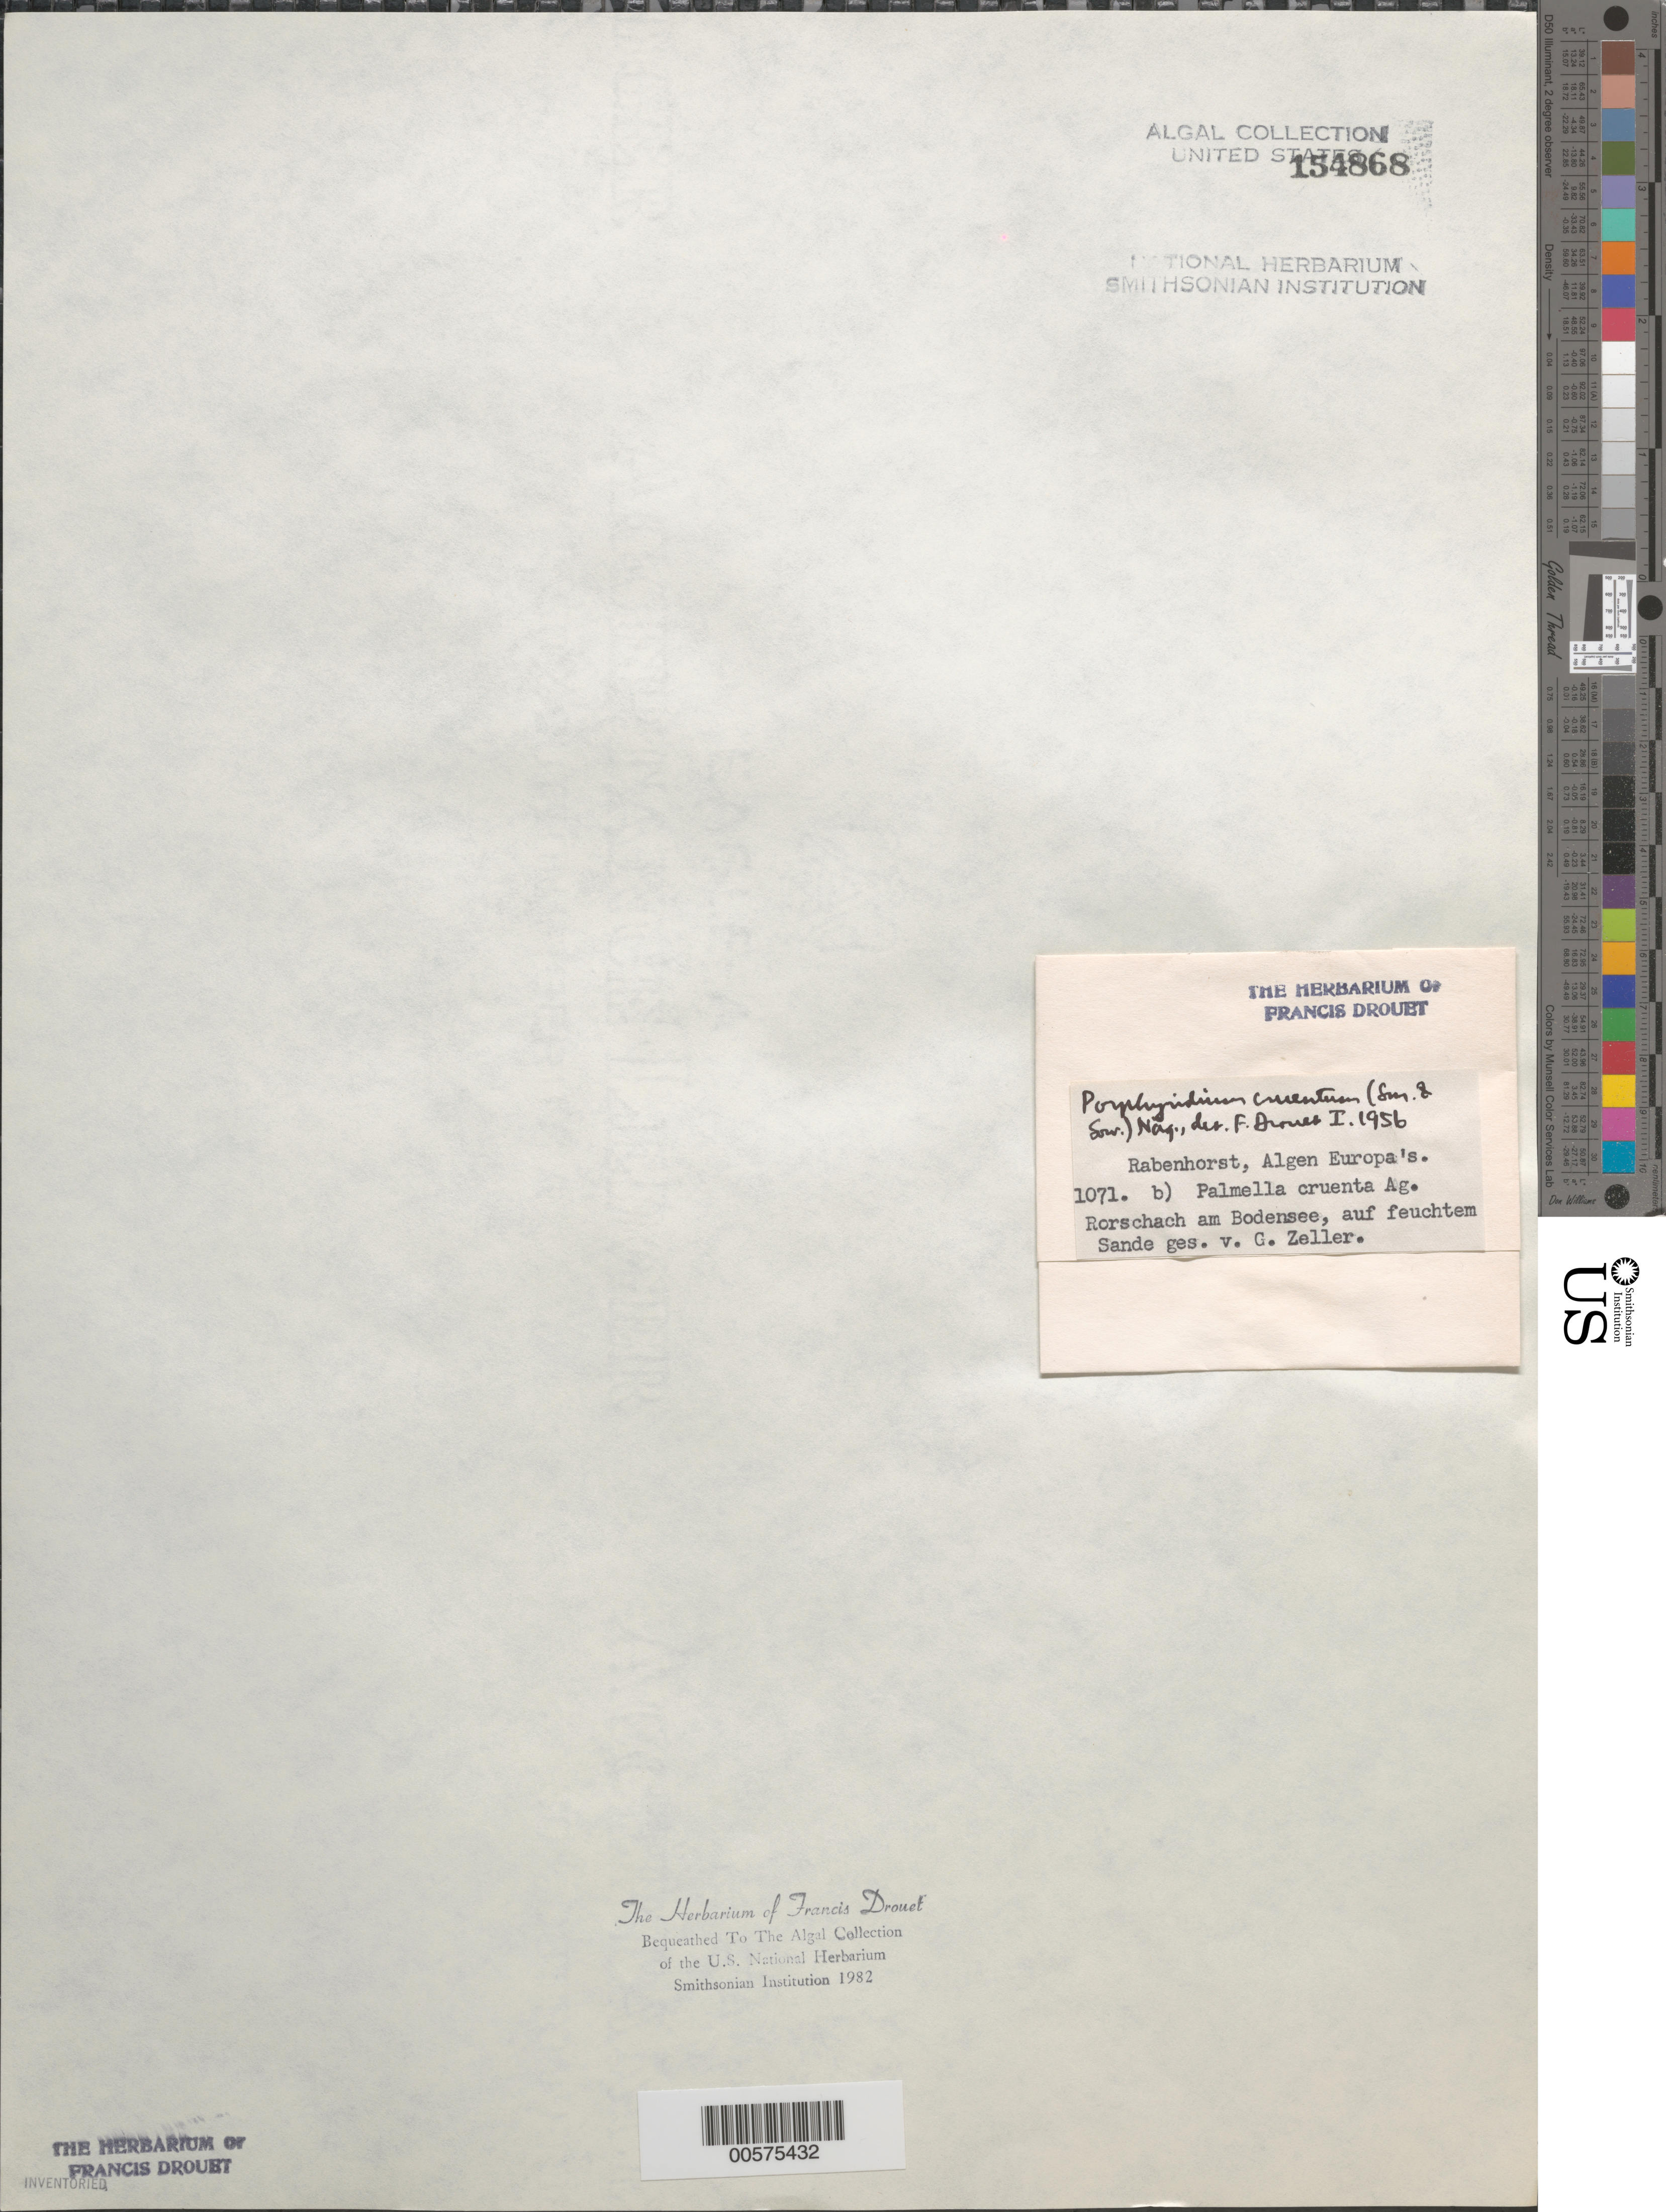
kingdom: Plantae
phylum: Rhodophyta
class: Porphyridiophyceae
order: Porphyridiales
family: Porphyridiaceae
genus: Porphyridium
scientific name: Porphyridium purpureum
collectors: G. Zeller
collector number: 1071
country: Switzerland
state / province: St. Gallen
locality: Rorschach, lake constance (bodensee)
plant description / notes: Rabenhorst, Die Algen Europa's, as Palmella cruenta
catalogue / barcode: US 154868